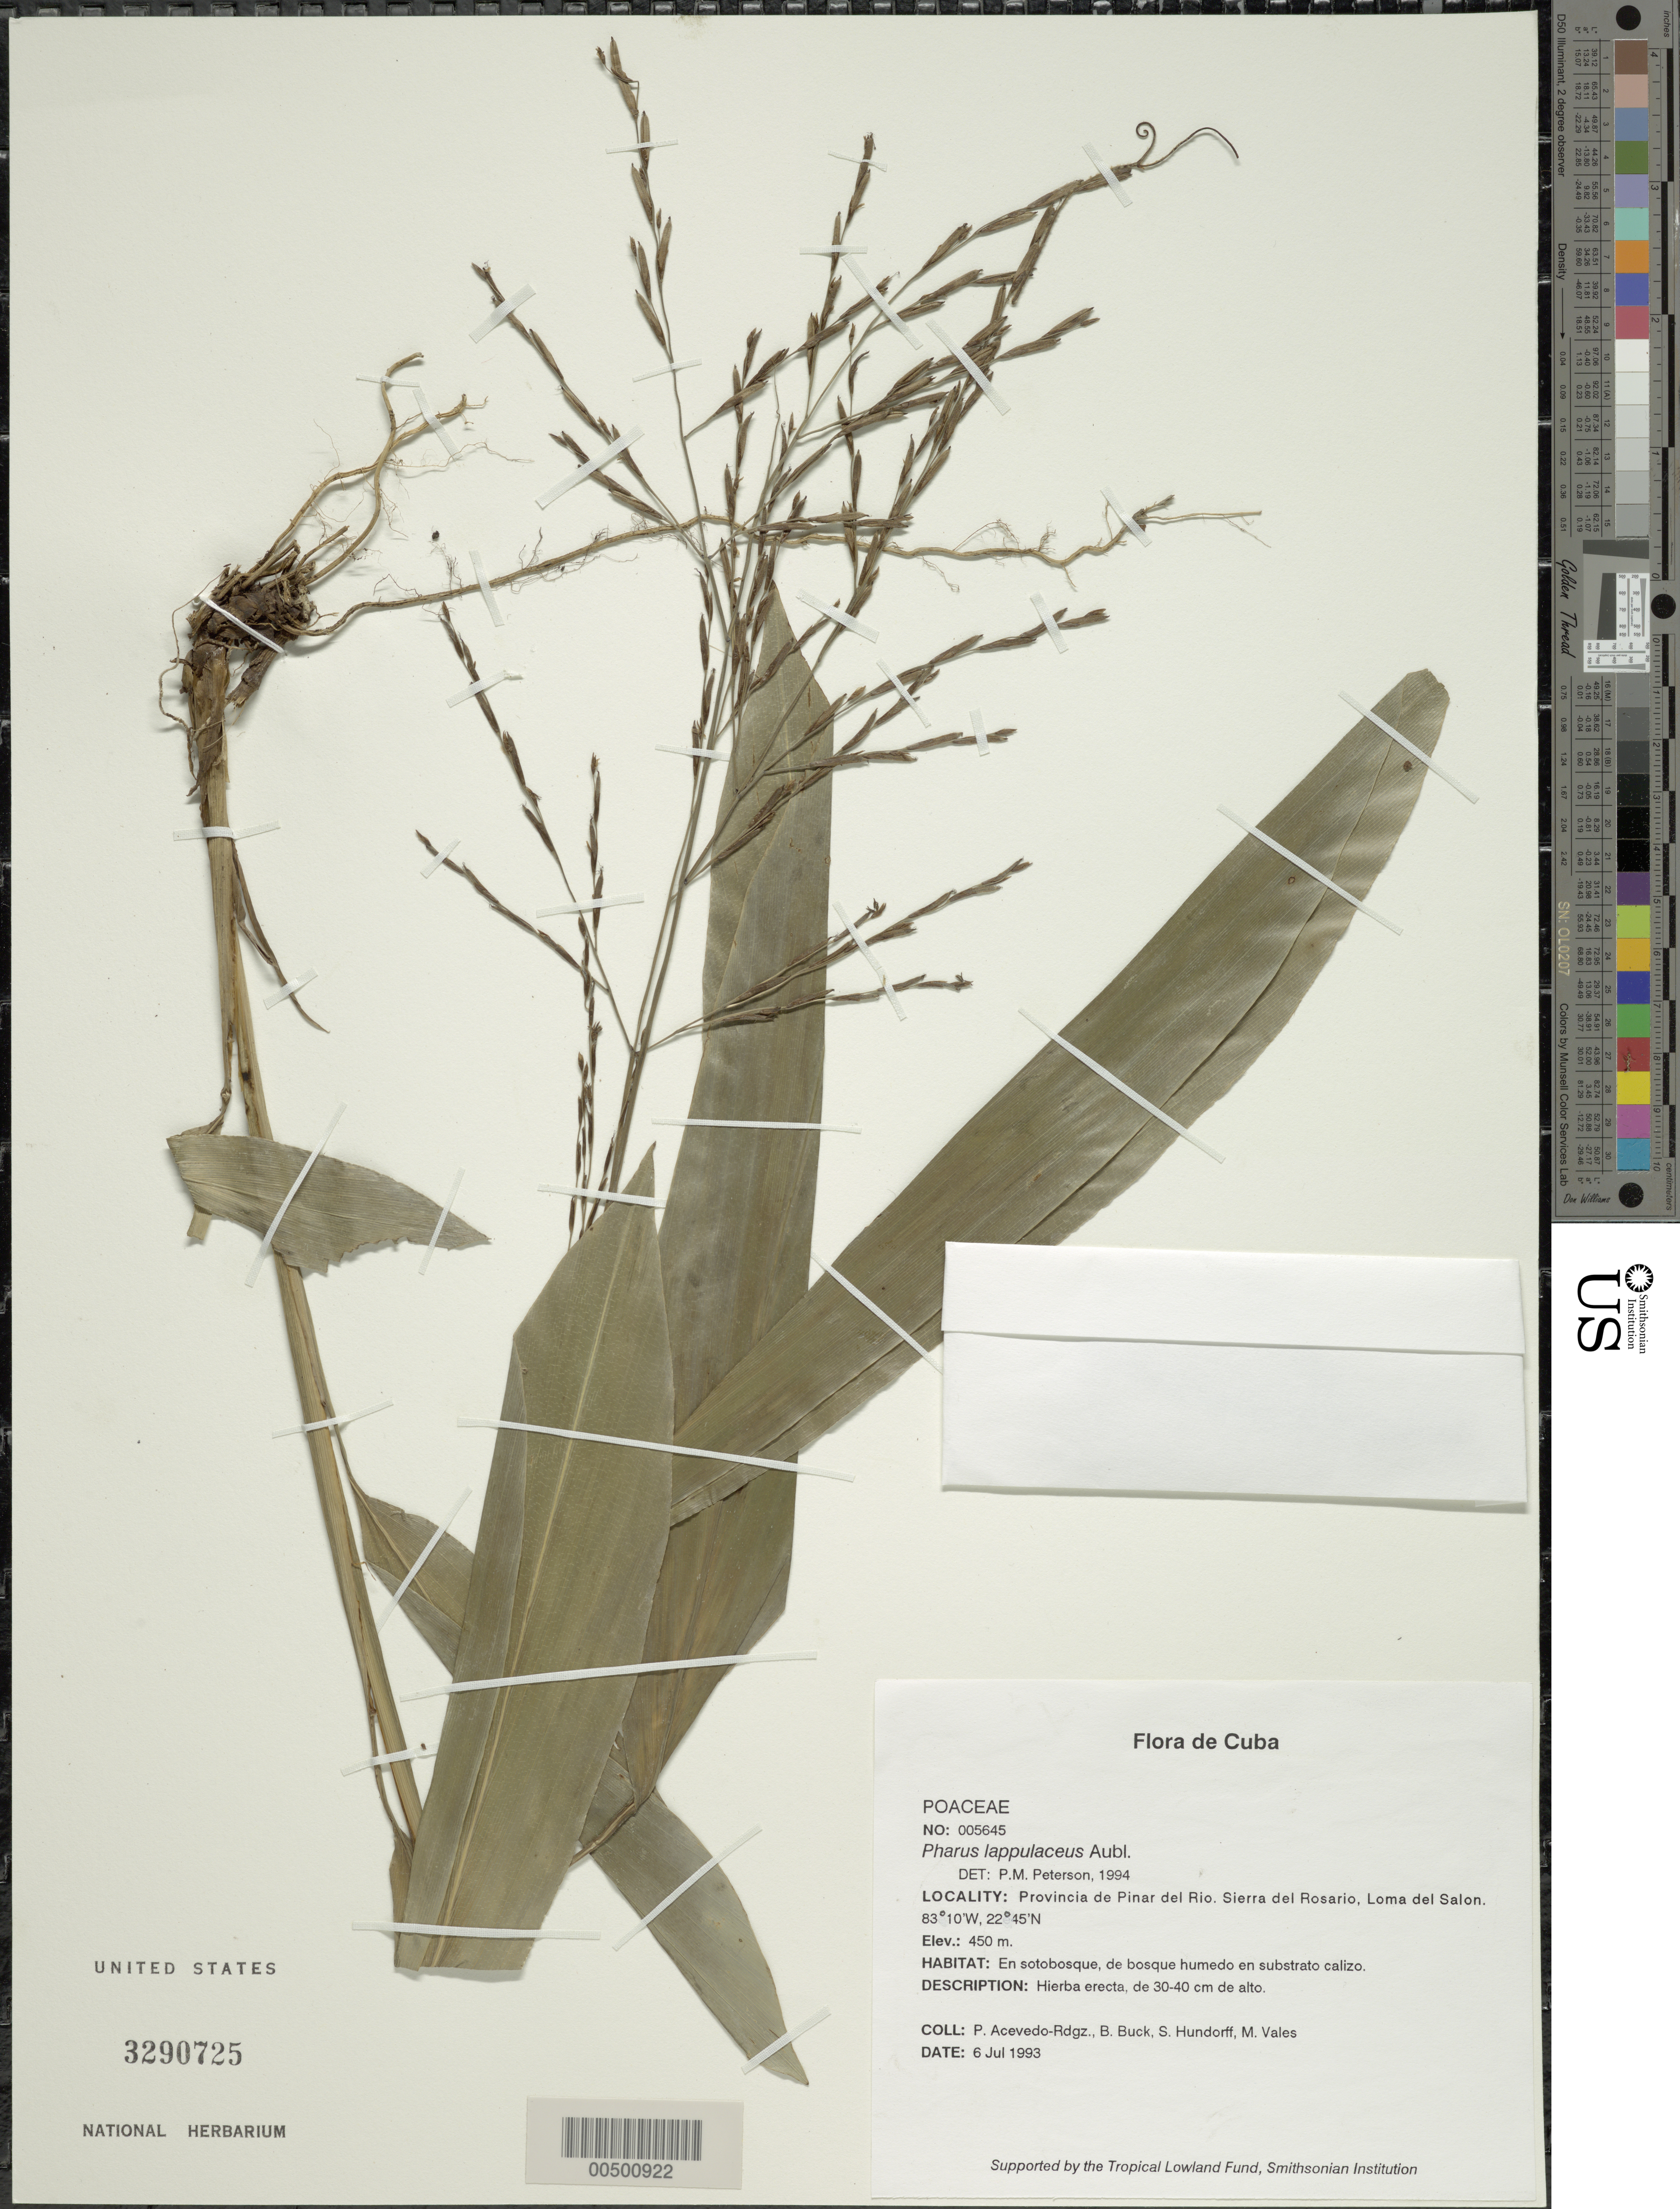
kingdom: Plantae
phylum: Tracheophyta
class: Liliopsida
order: Poales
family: Poaceae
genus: Pharus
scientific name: Pharus lappulaceus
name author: Aubl.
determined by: Peterson, Paul M., (BOT), Smithsonian Institution - National Museum of Natural History (UNITED STATES)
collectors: P. Acevedo-Rodr., B. Buck, S. Hundorff & M. Vales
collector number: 5645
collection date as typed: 06 Jul 1993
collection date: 1993-07-06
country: Cuba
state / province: Pinar del Río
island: Greater Antilles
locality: Sierra del rosario, loma del salon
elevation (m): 450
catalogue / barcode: US 3290725